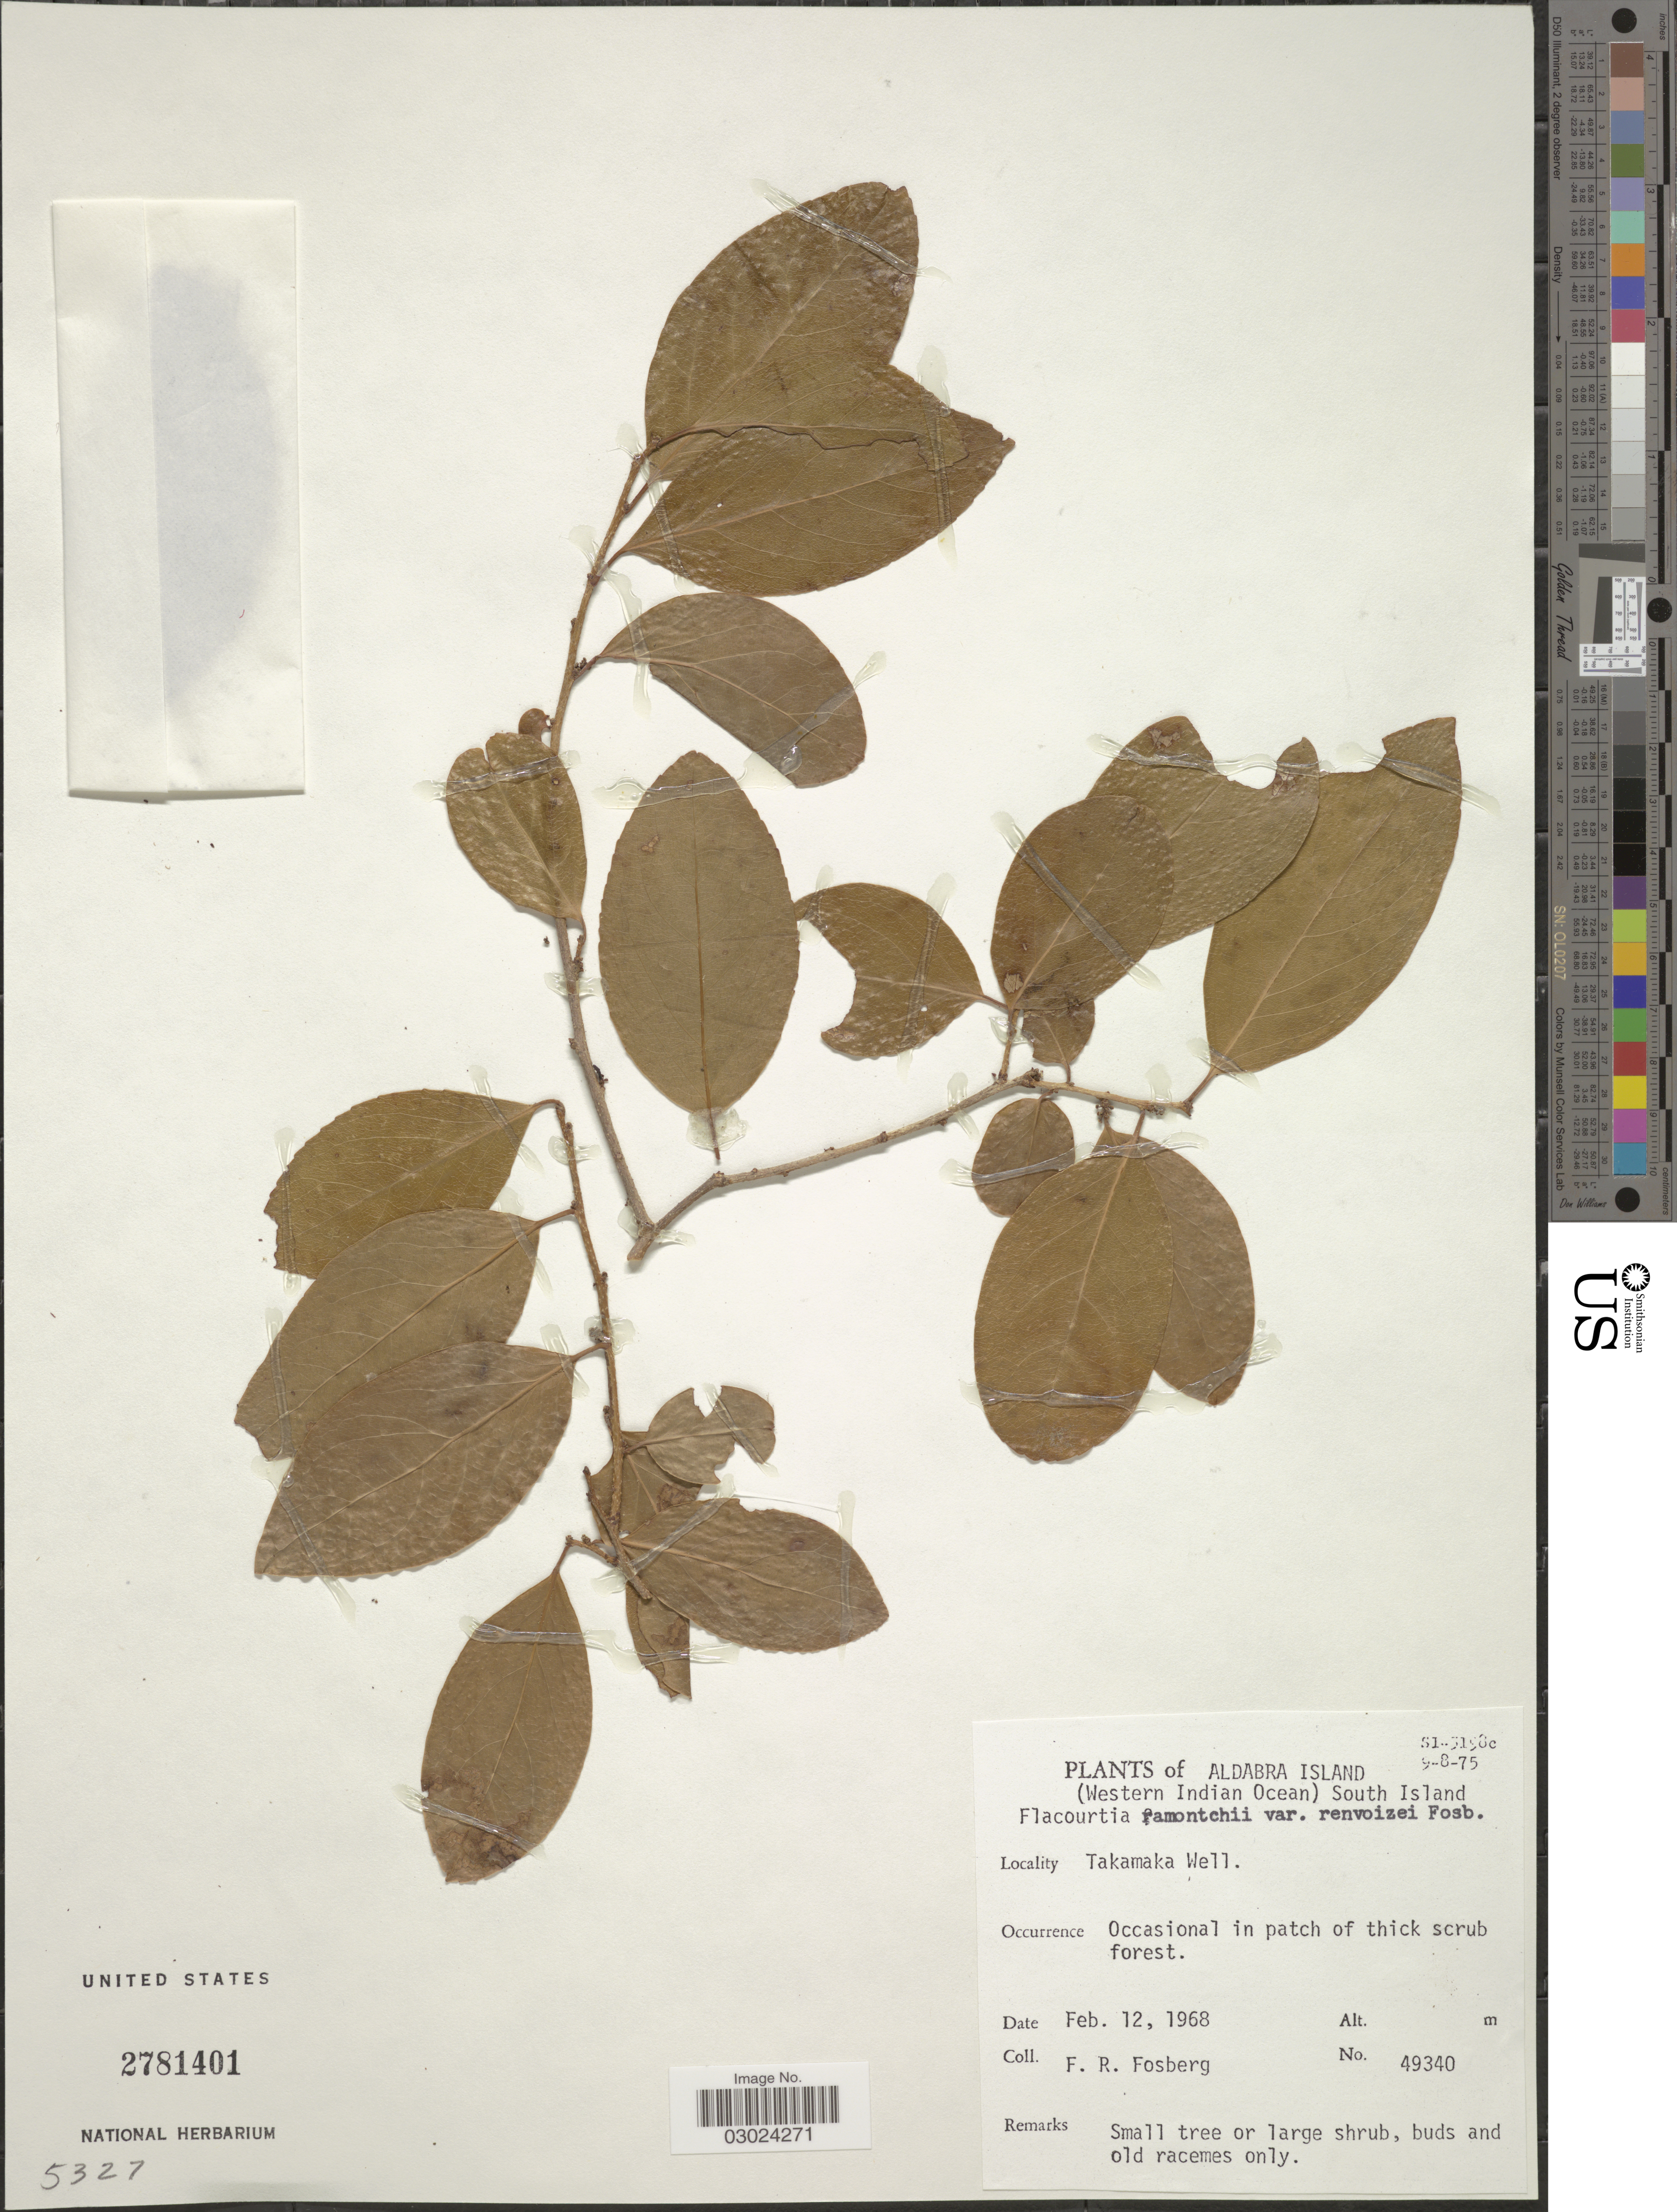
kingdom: Plantae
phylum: Tracheophyta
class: Magnoliopsida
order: Malpighiales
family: Salicaceae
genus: Flacourtia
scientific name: Flacourtia ramontchi var. renvoizei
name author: Fosberg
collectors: F. R. Fosberg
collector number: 49340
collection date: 1968-02-12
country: Seychelles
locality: Aldabra Island. (Western Indian Ocean). South Island. Takamaka Well.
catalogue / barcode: US 2781401